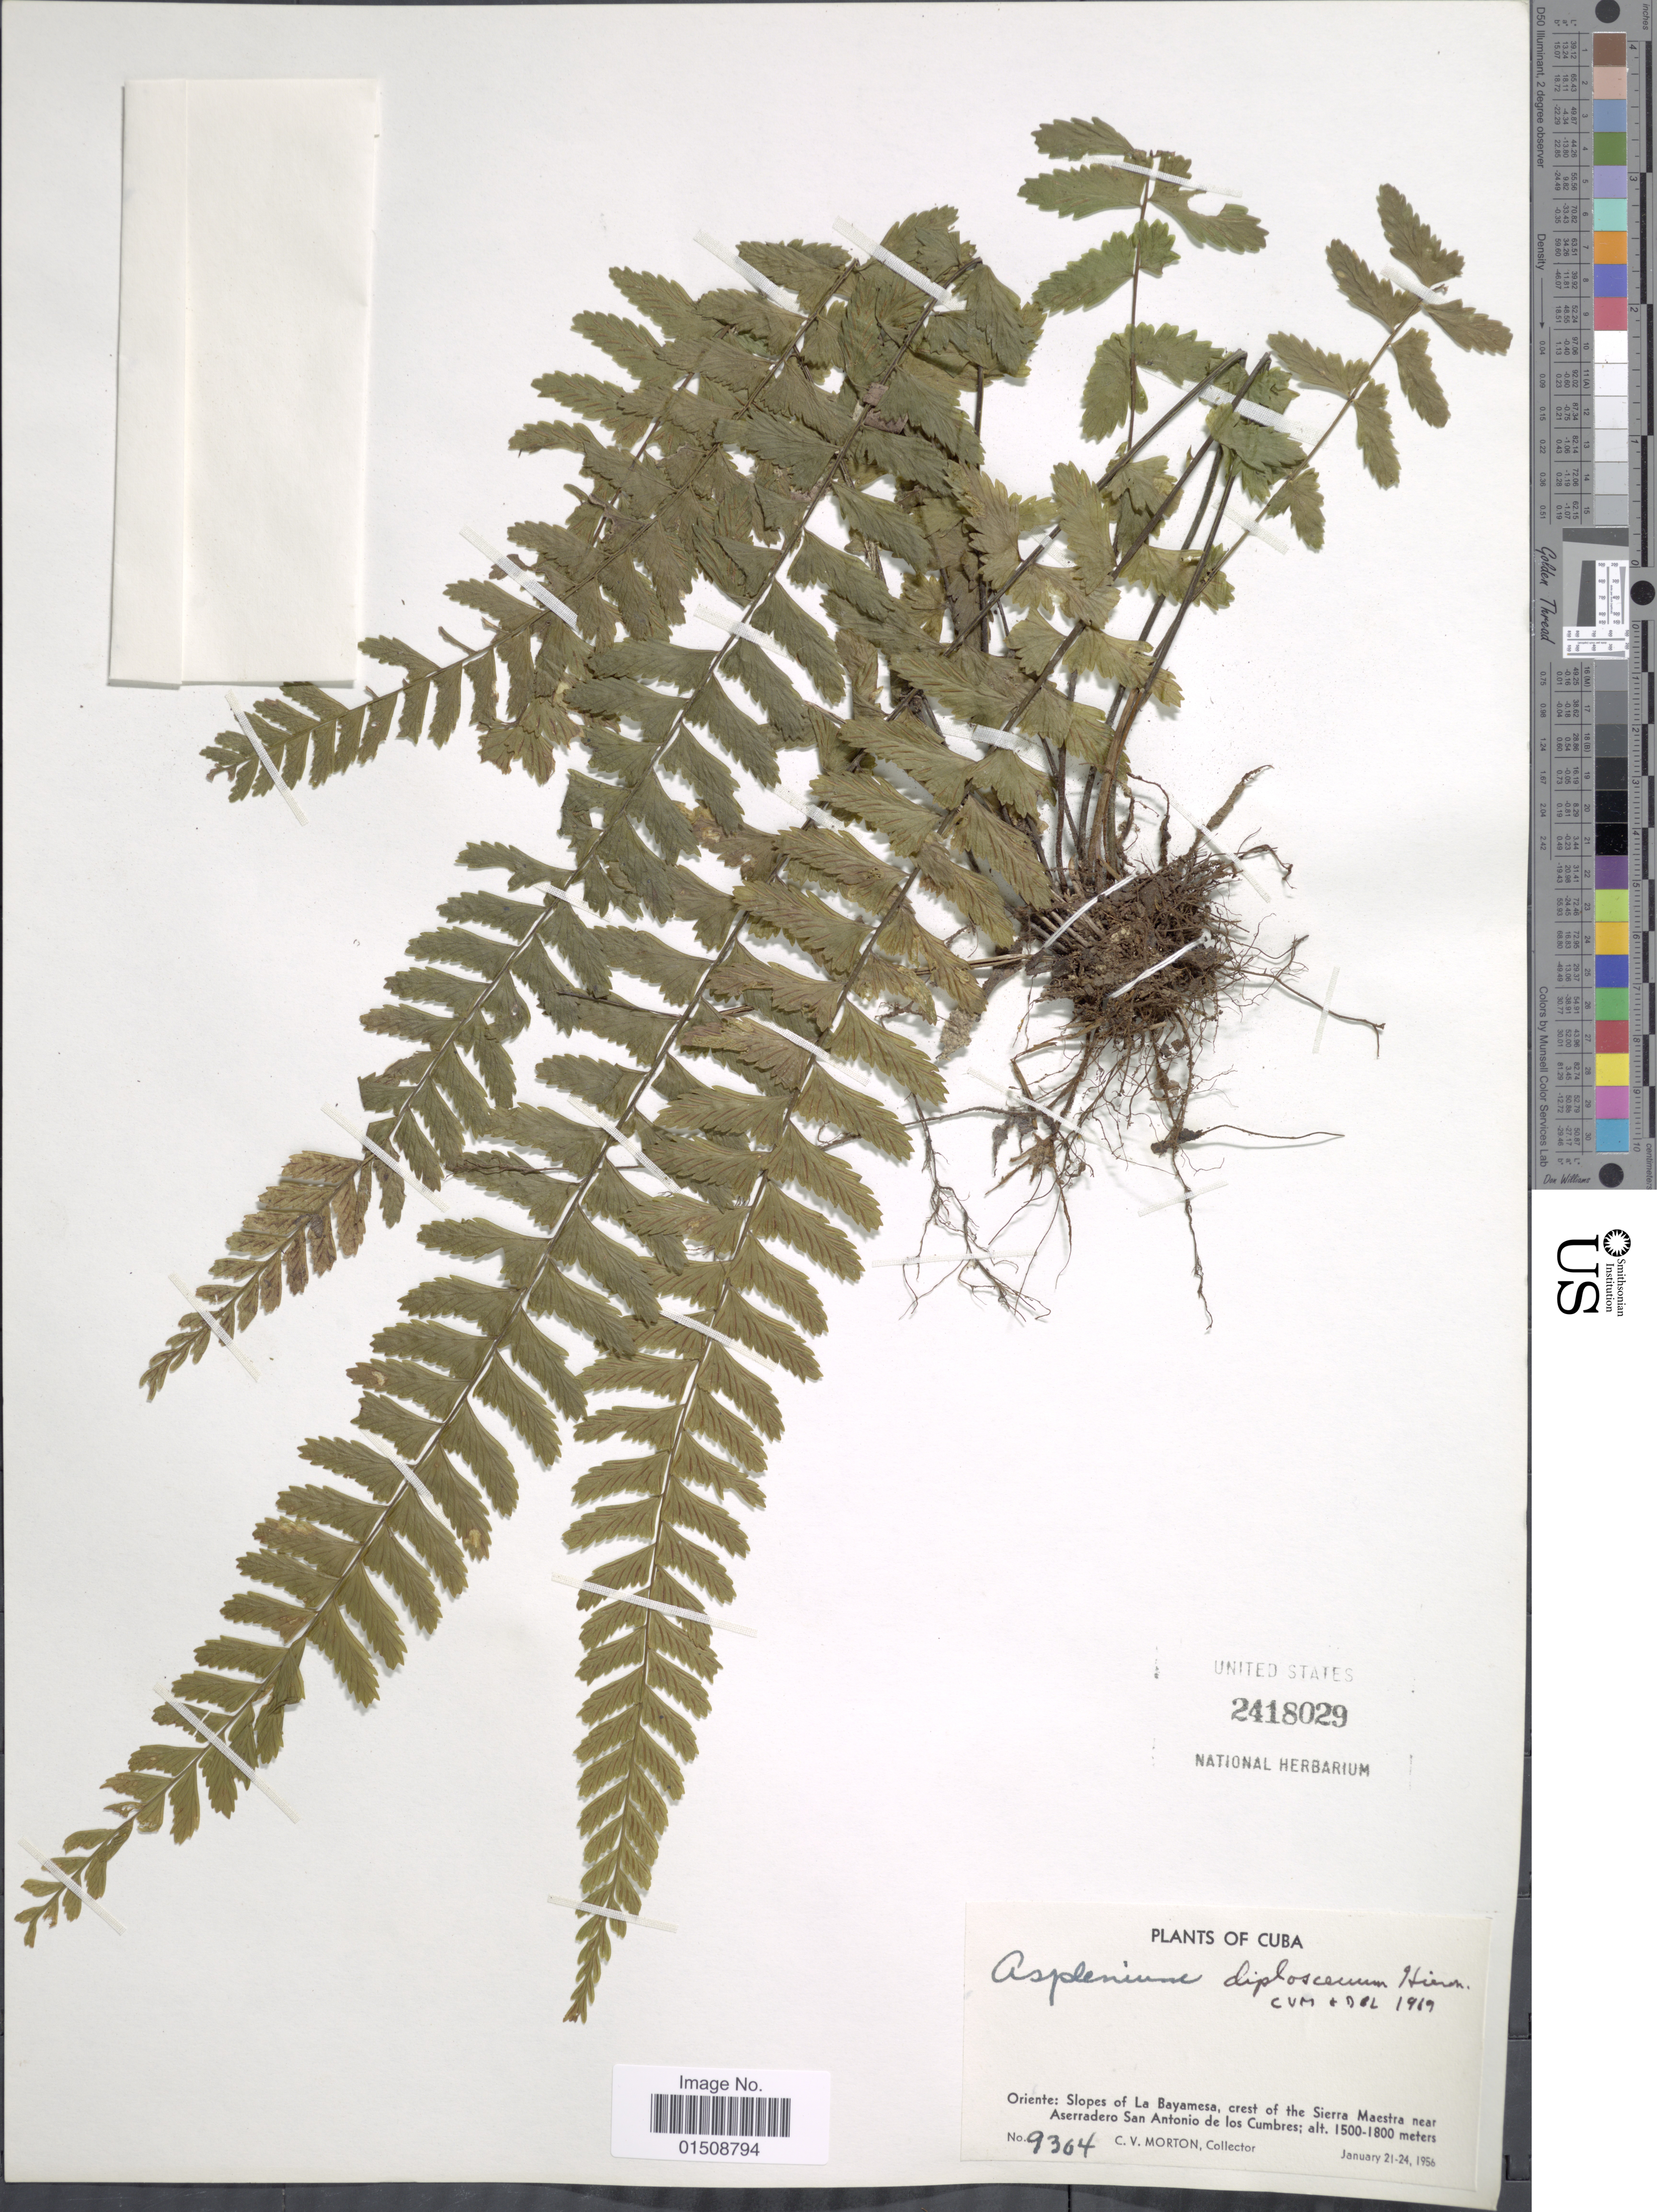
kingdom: Plantae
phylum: Tracheophyta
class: Polypodiopsida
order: Polypodiales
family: Aspleniaceae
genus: Asplenium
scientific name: Asplenium diplosceuum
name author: Hieron.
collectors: C. V. Morton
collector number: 9364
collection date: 1956-01-21/1956-01-24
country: Cuba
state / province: Oriente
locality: Slopes of La Bayamesa, crest of the Sierra Meastra near Aserradero San Antonio de los Cumbres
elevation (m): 1500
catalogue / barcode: US 2418029